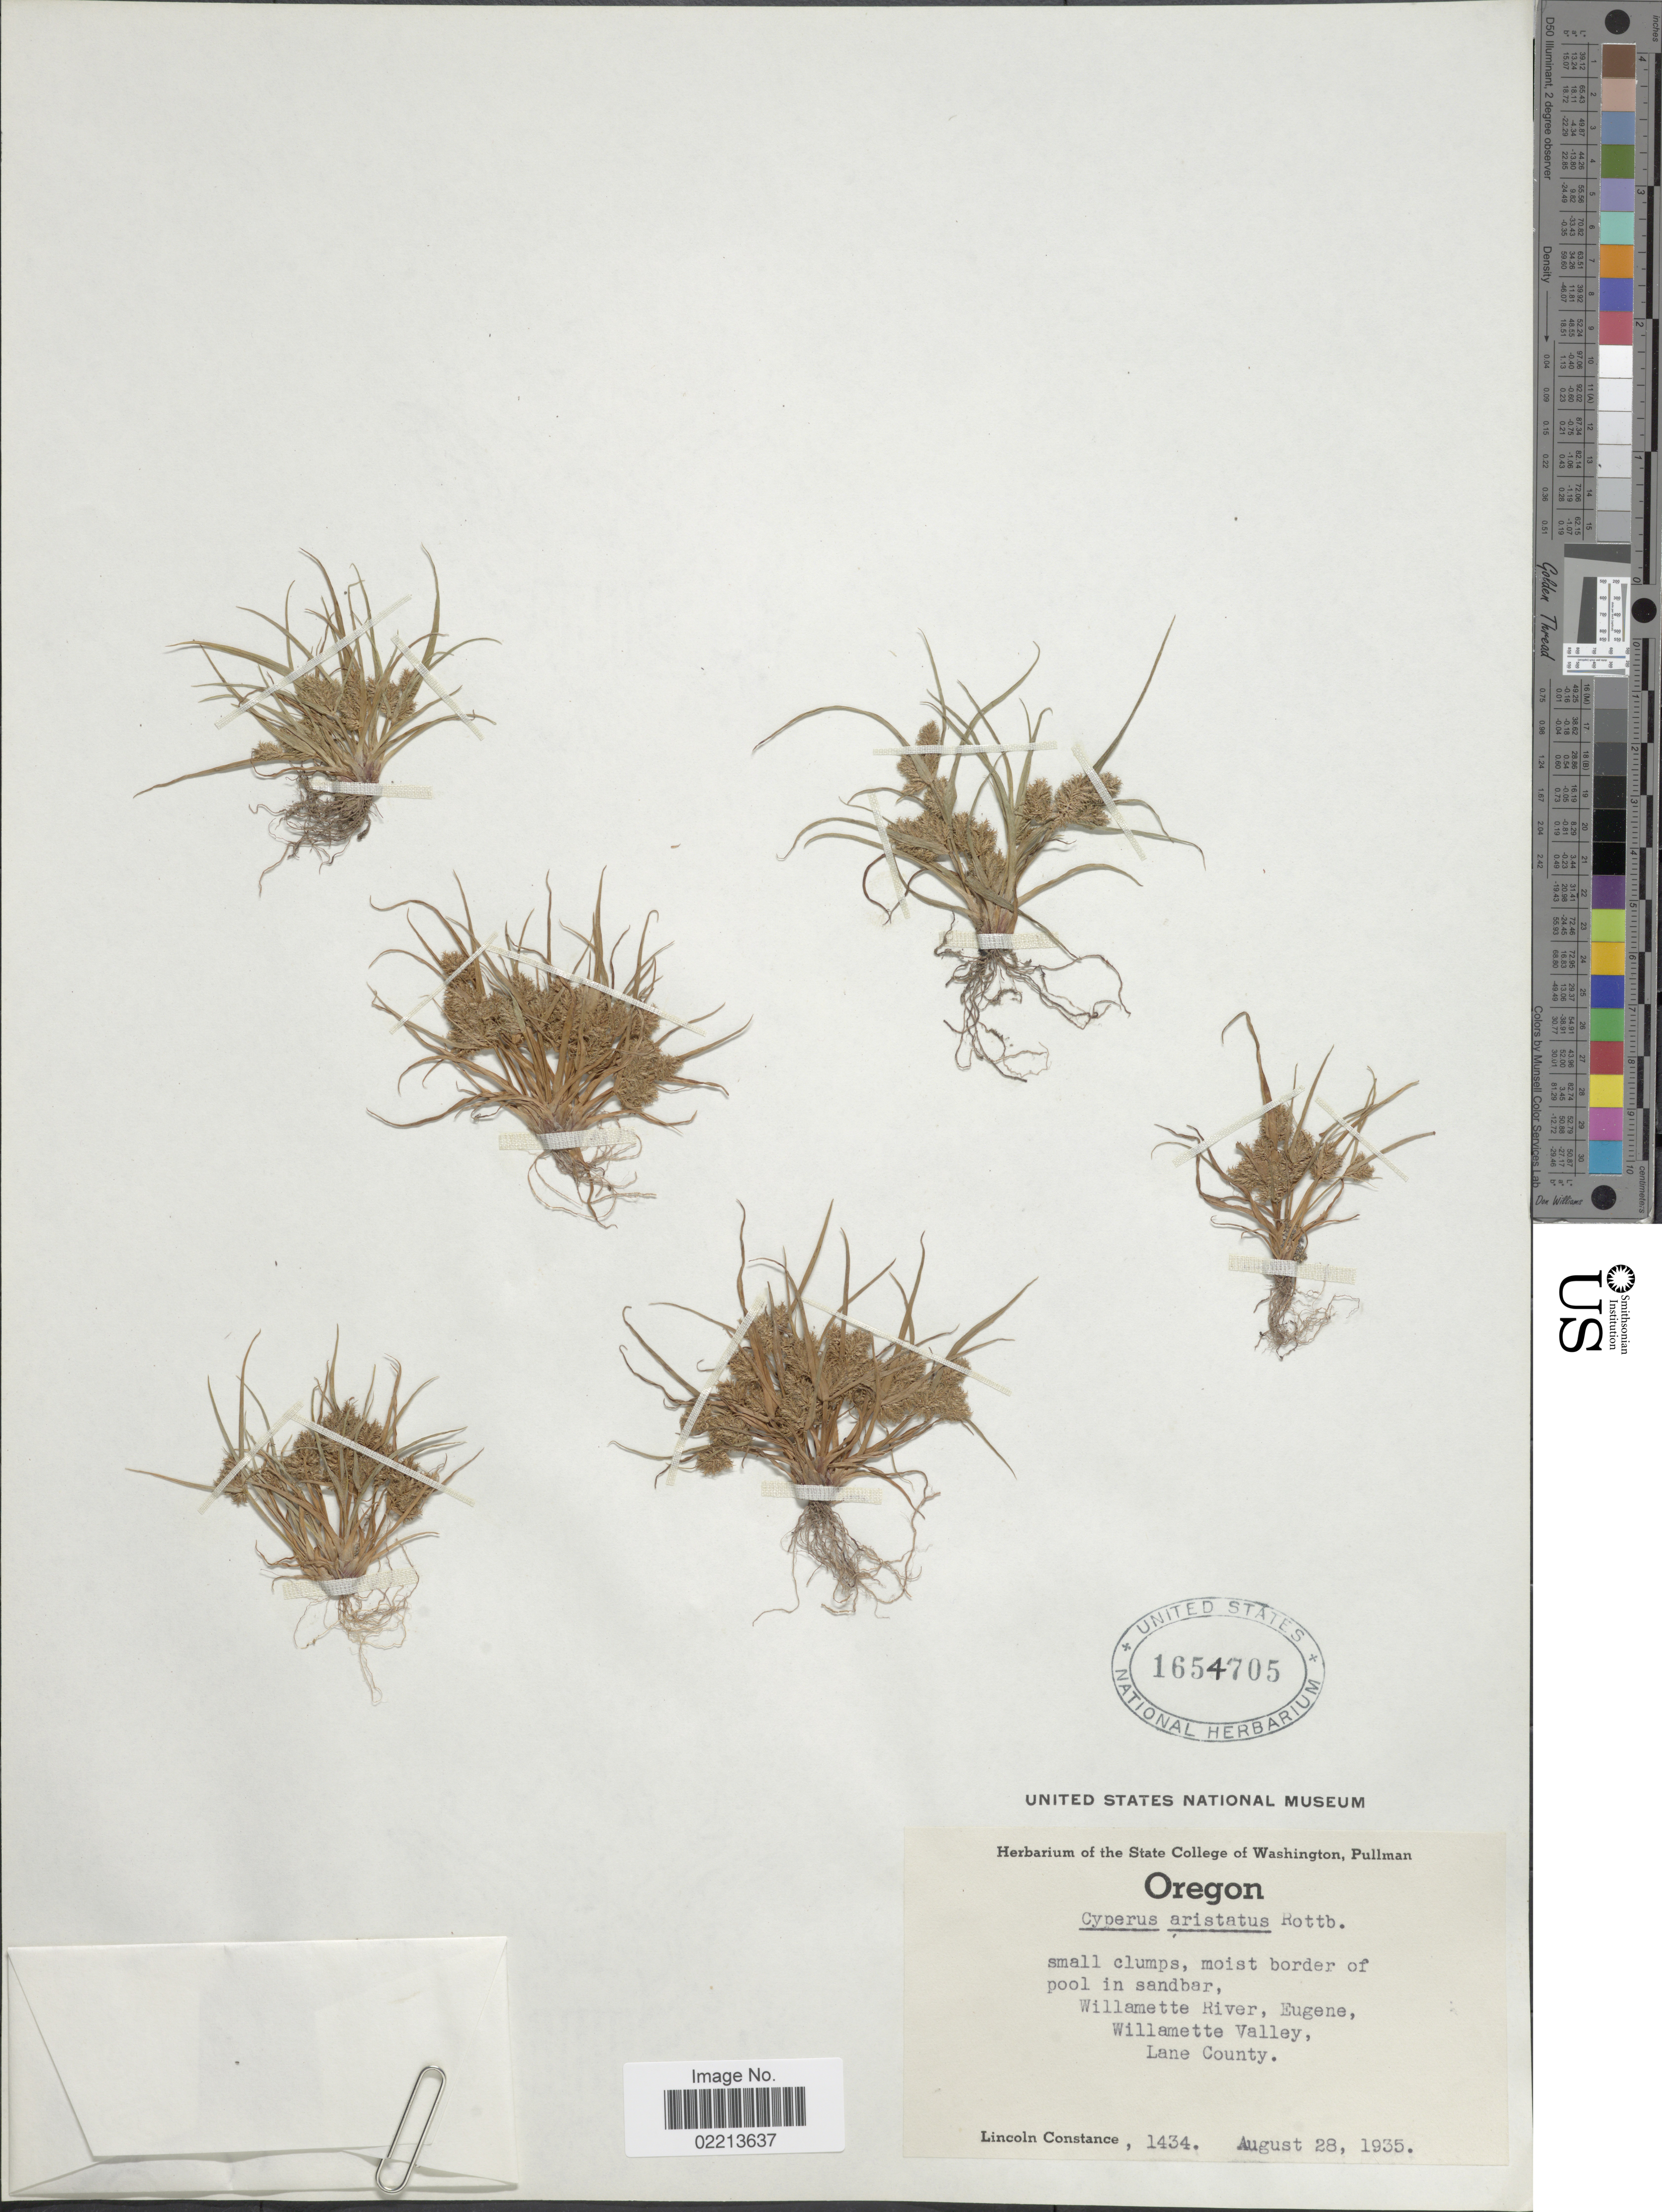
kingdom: Plantae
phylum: Tracheophyta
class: Liliopsida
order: Poales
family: Cyperaceae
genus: Cyperus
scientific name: Cyperus squarrosus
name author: L.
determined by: Strong, Mark T., (BOT), Smithsonian Institution - National Museum of Natural History (UNITED STATES)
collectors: L. Constance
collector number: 1434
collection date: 1935-08-28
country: United States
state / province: Oregon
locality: Small clumbs, moist border of pool in sandbar, Willamette River, Eugene, Willamette Valley, Lane County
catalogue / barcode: US 1654705